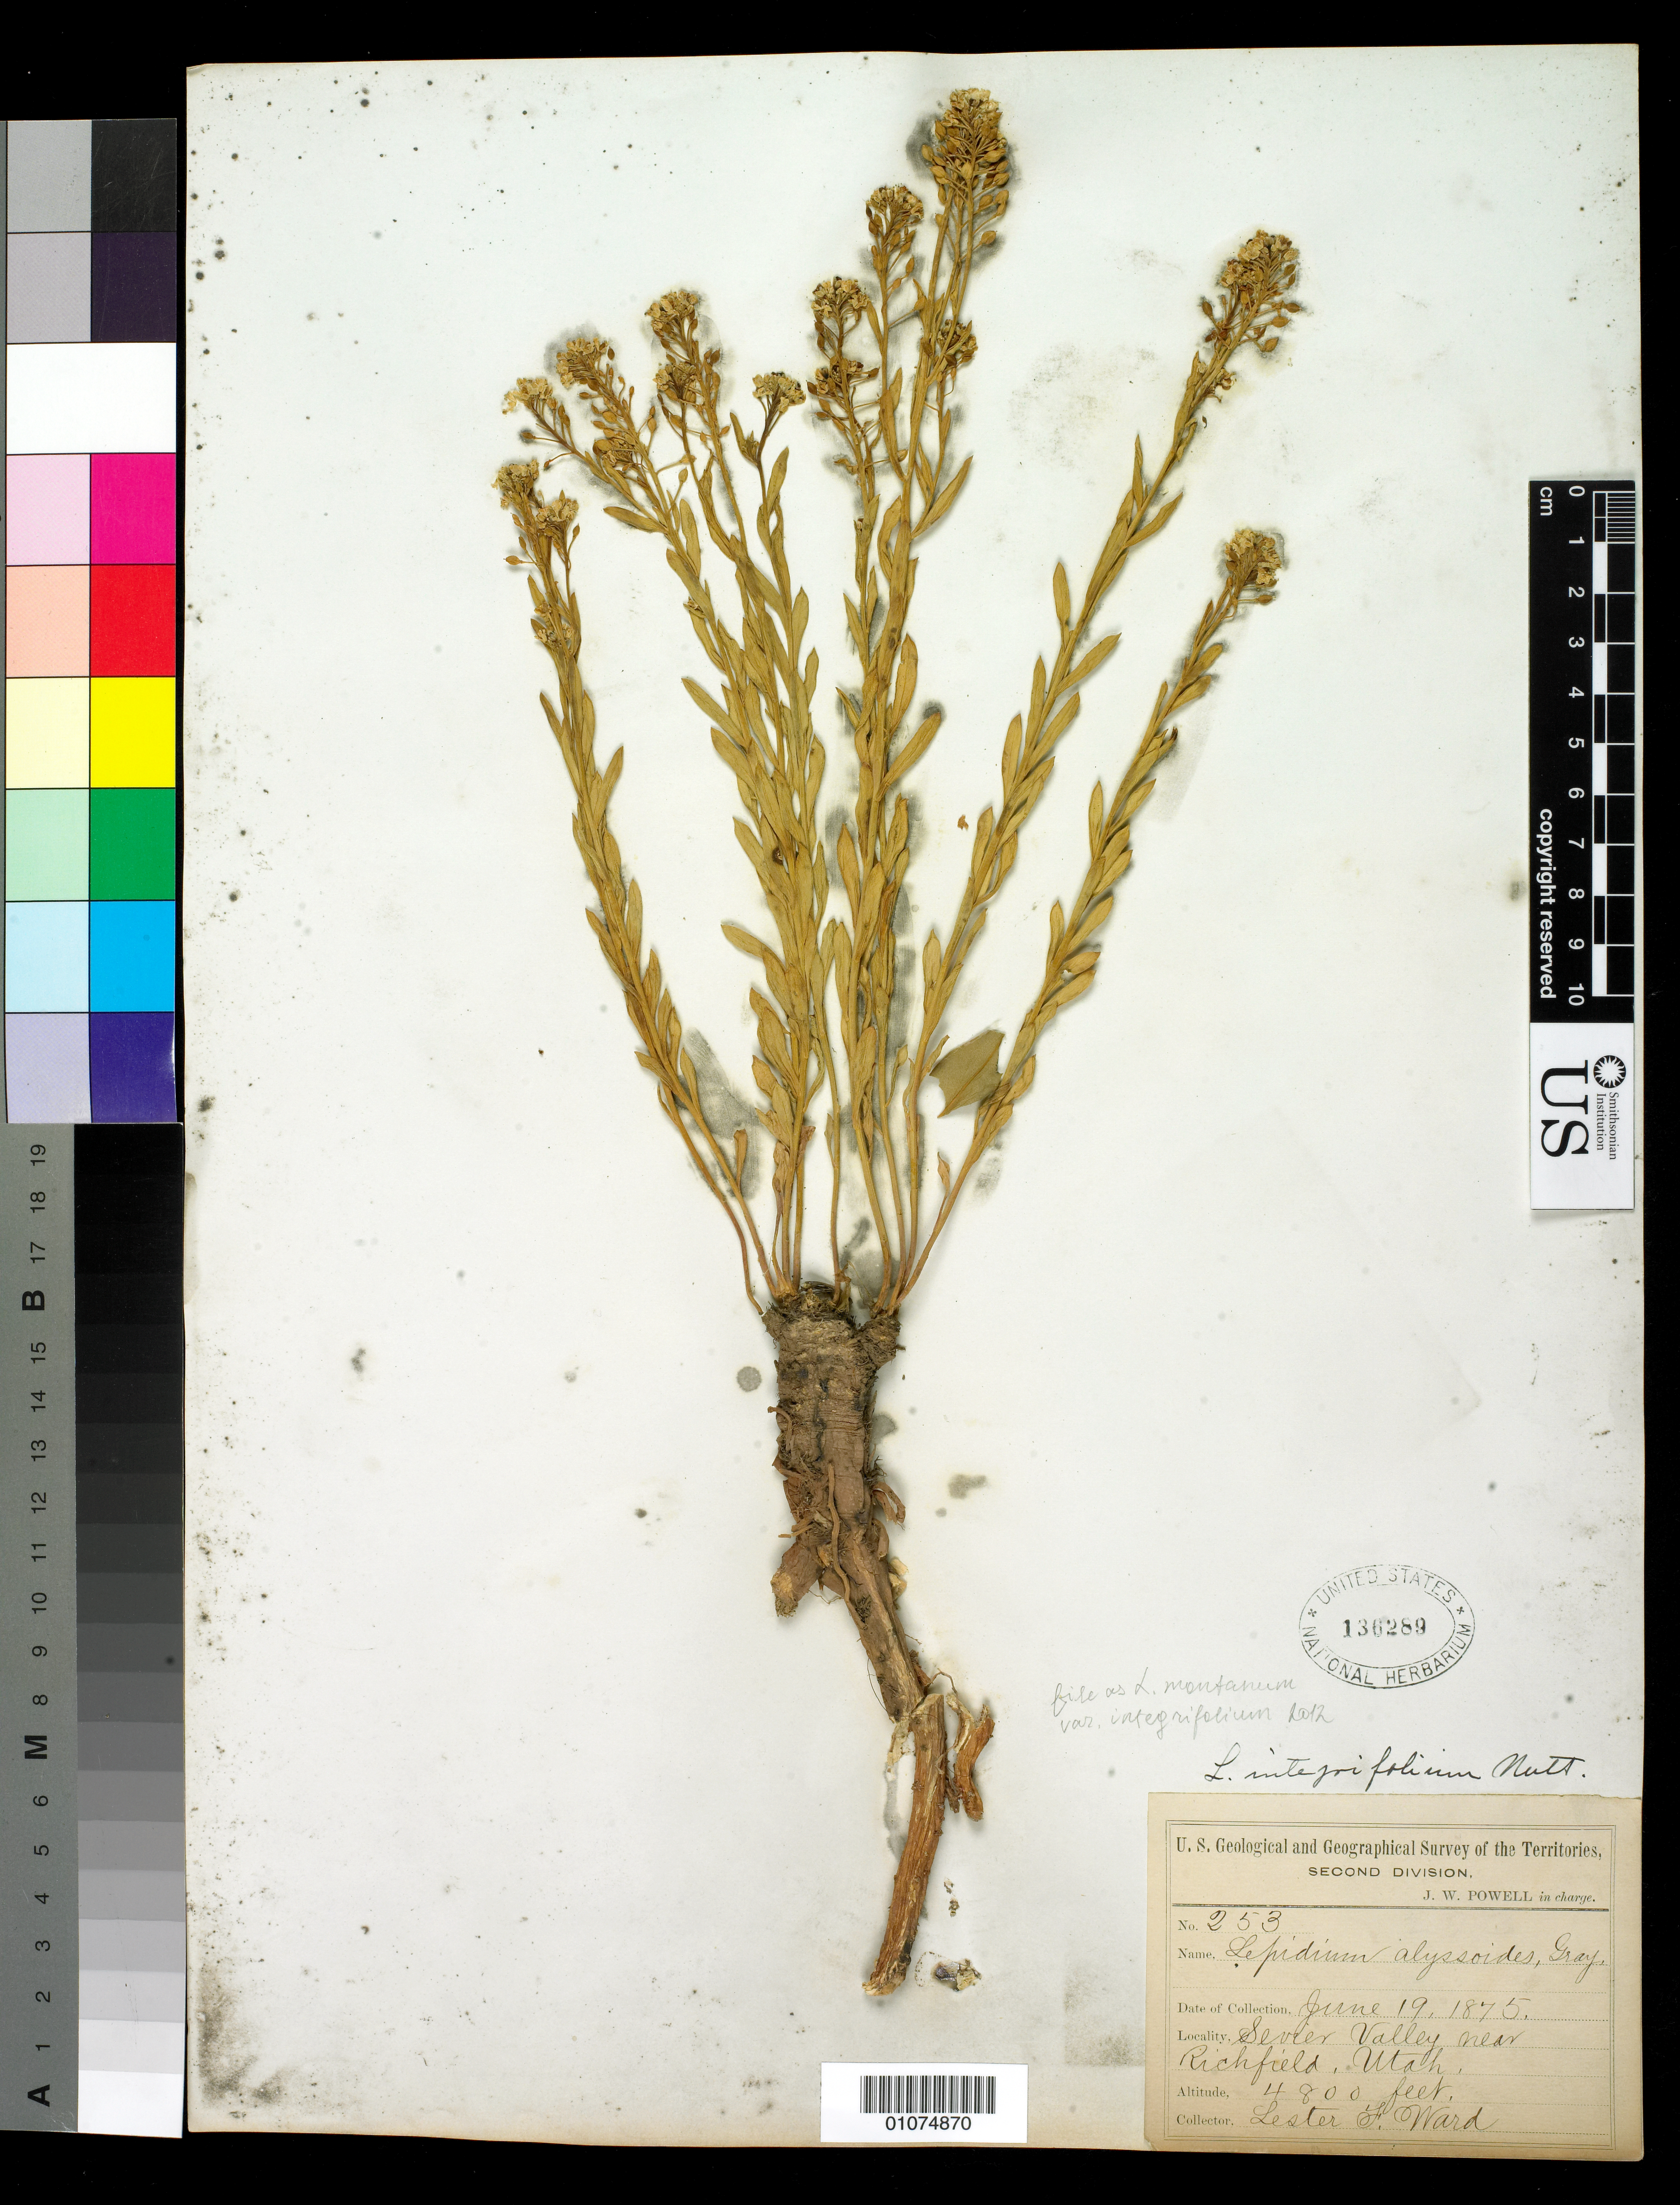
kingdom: Plantae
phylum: Tracheophyta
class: Magnoliopsida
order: Brassicales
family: Brassicaceae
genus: Lepidium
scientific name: Lepidium montanum var. integrifolium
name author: C.L. Hitchc.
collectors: L. F. Ward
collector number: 253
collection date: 1875-06-19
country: United States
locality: Sevier Valley near Richfield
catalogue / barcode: US 136289